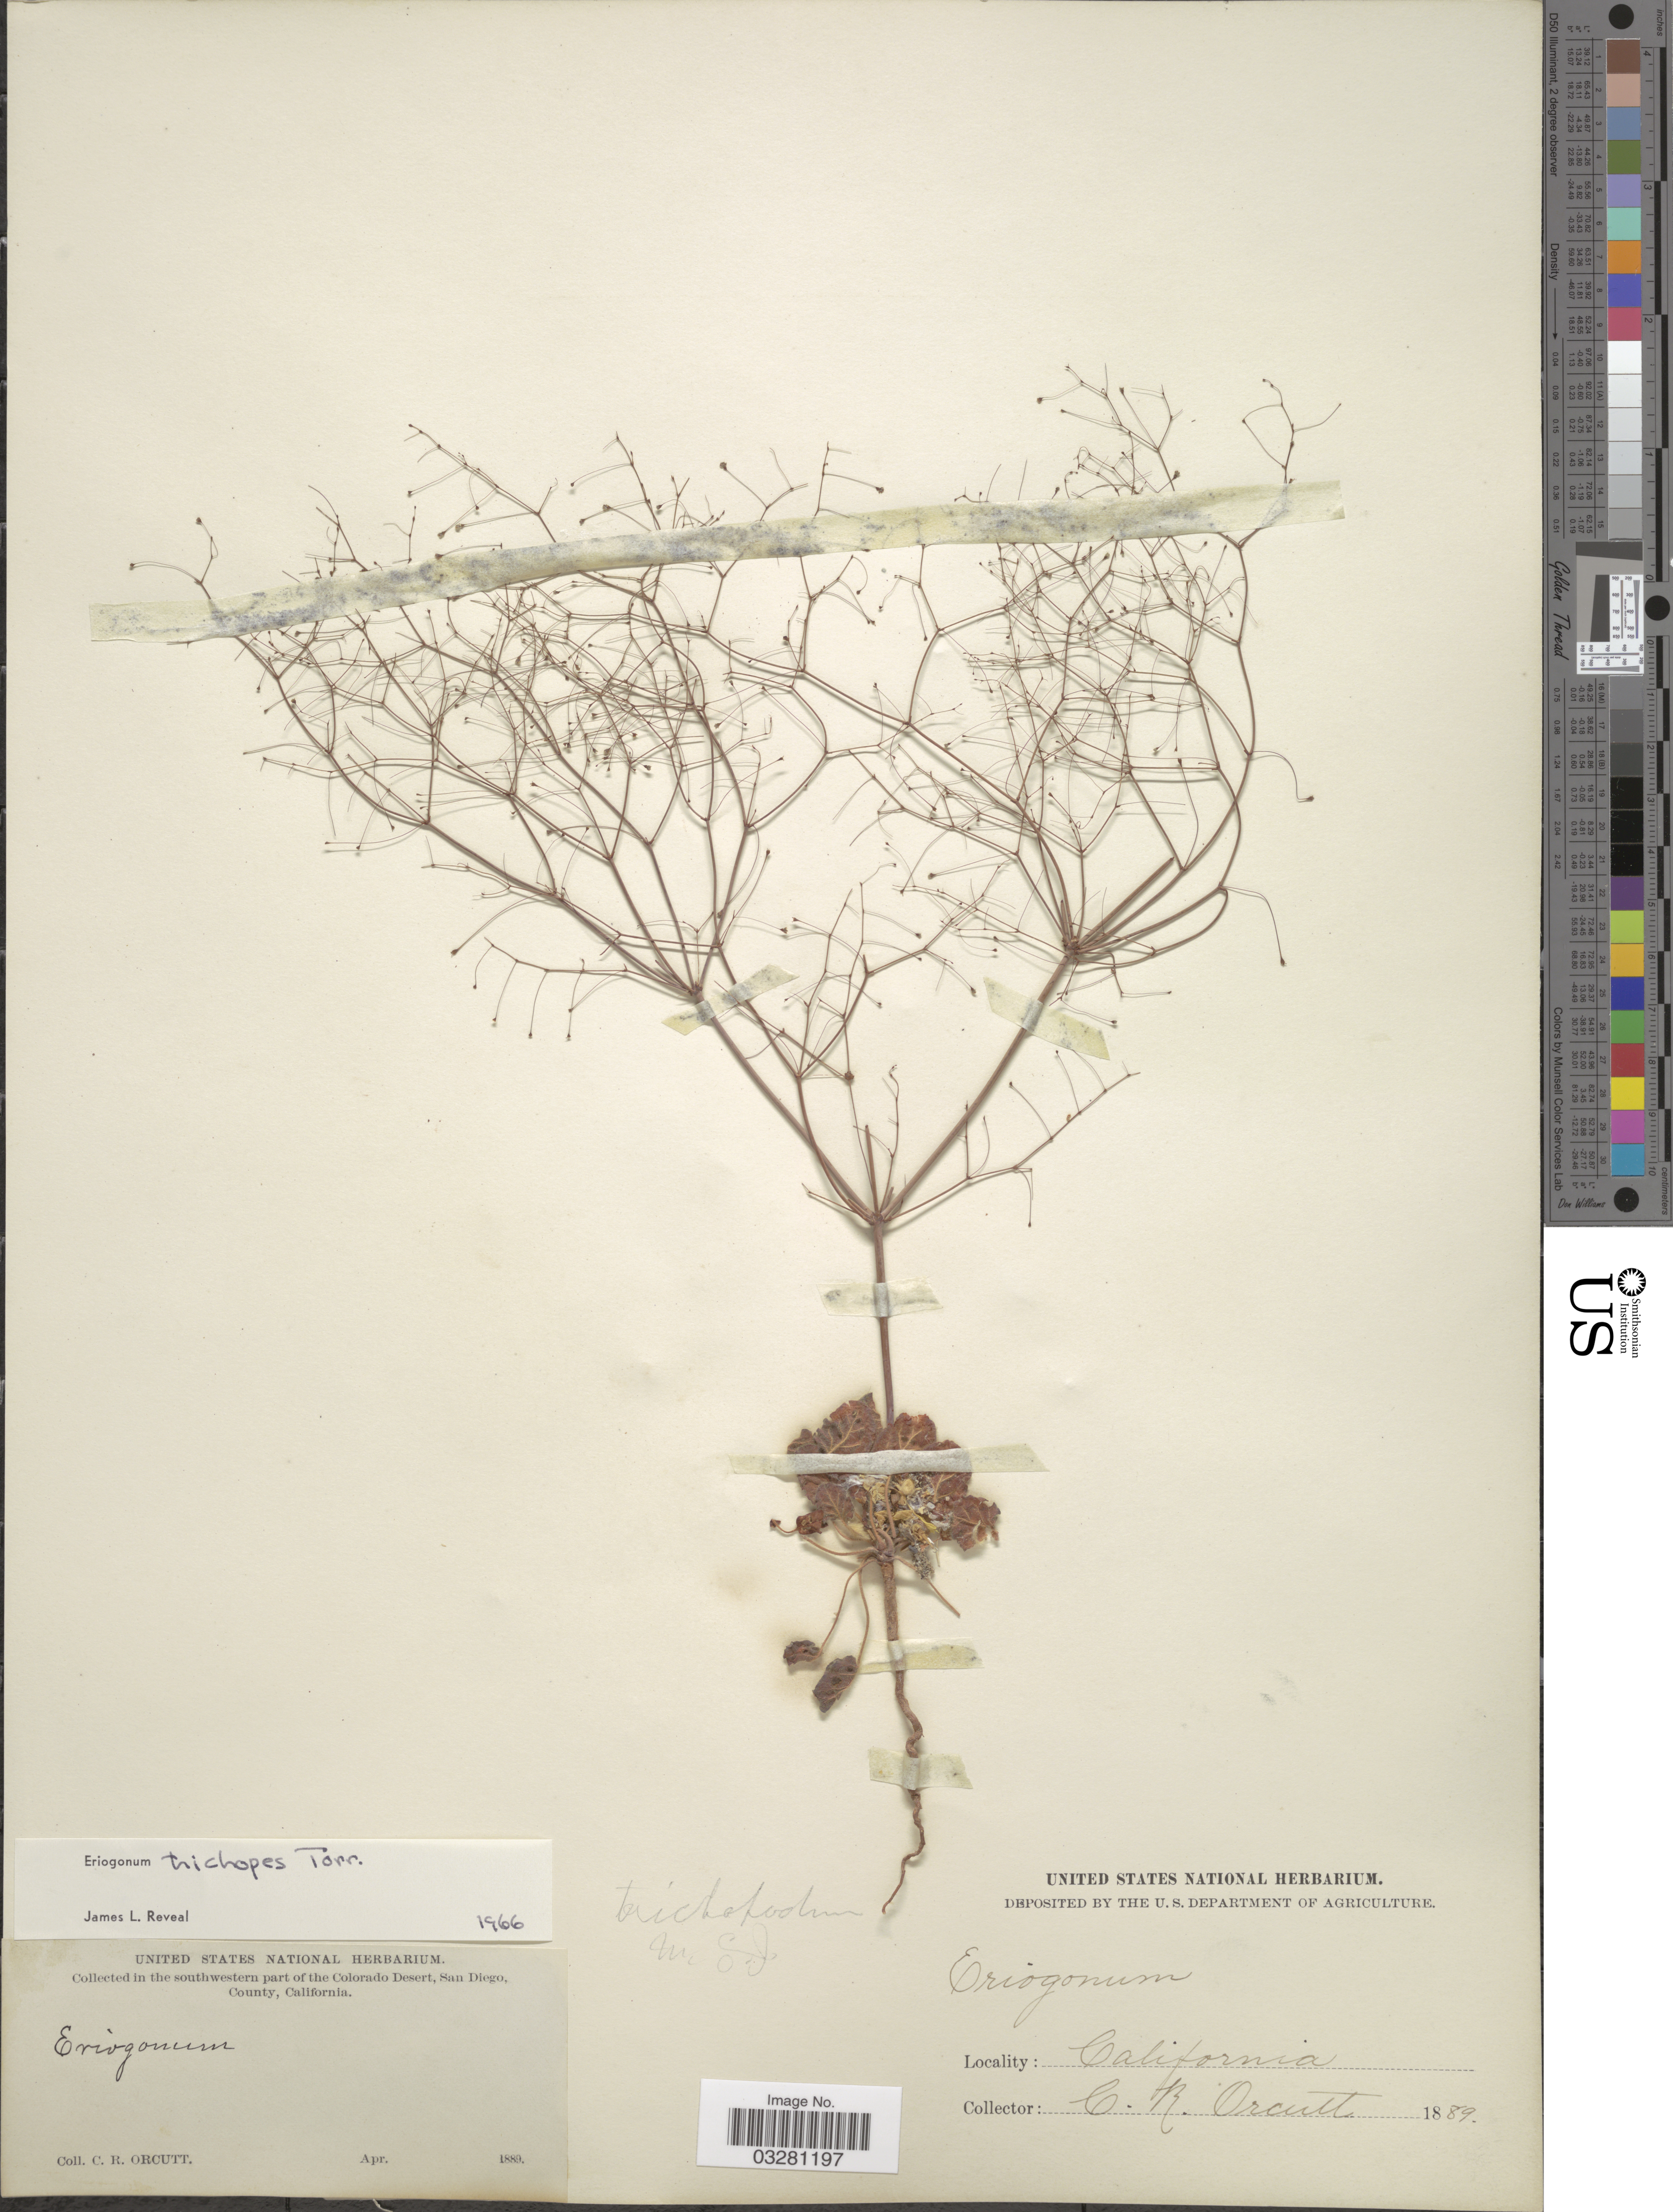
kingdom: Plantae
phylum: Tracheophyta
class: Magnoliopsida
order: Caryophyllales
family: Polygonaceae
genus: Eriogonum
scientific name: Eriogonum trichopes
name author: Torr.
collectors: C. R. Orcutt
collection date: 1889-04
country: United States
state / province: California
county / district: San Diego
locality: Southwestern part of the Colorado Desert, San Diego, County, California.